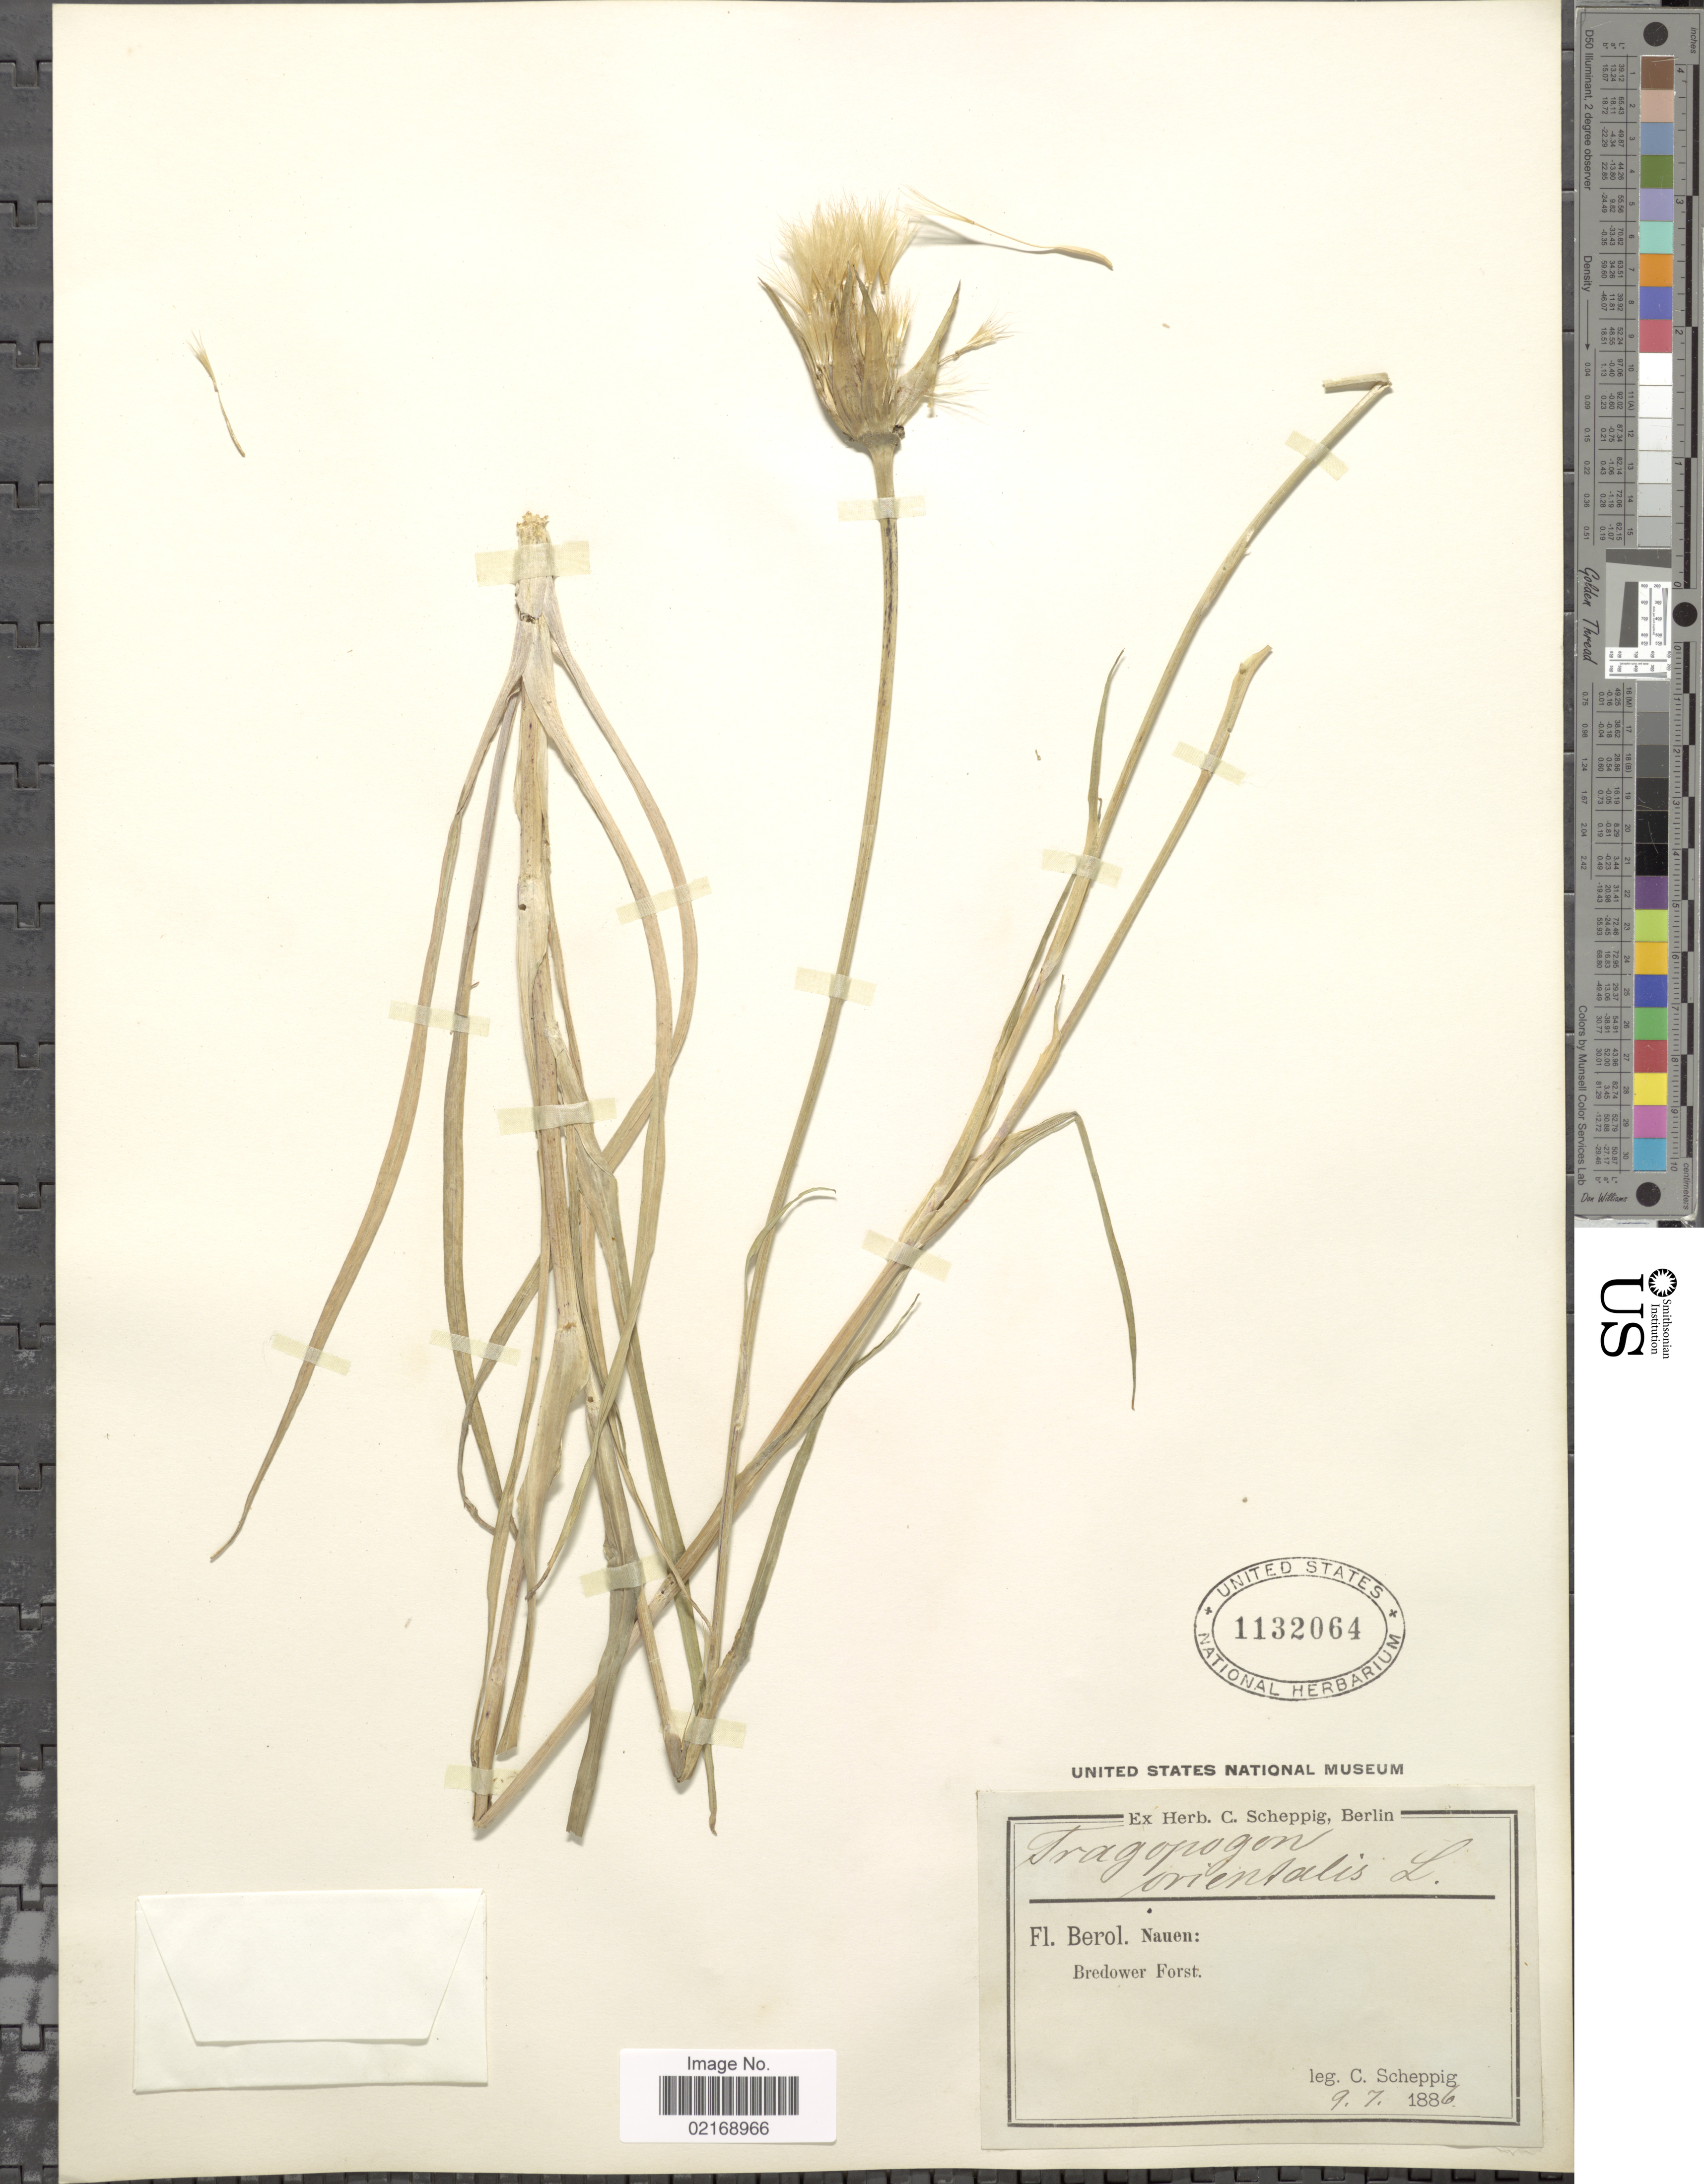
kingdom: Plantae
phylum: Tracheophyta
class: Magnoliopsida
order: Asterales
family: Asteraceae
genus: Tragopogon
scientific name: Tragopogon orientalis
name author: L.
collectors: C. Scheppig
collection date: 1886-07-09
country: Germany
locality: Berol. Nauen: Bredower Forst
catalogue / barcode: US 1132064